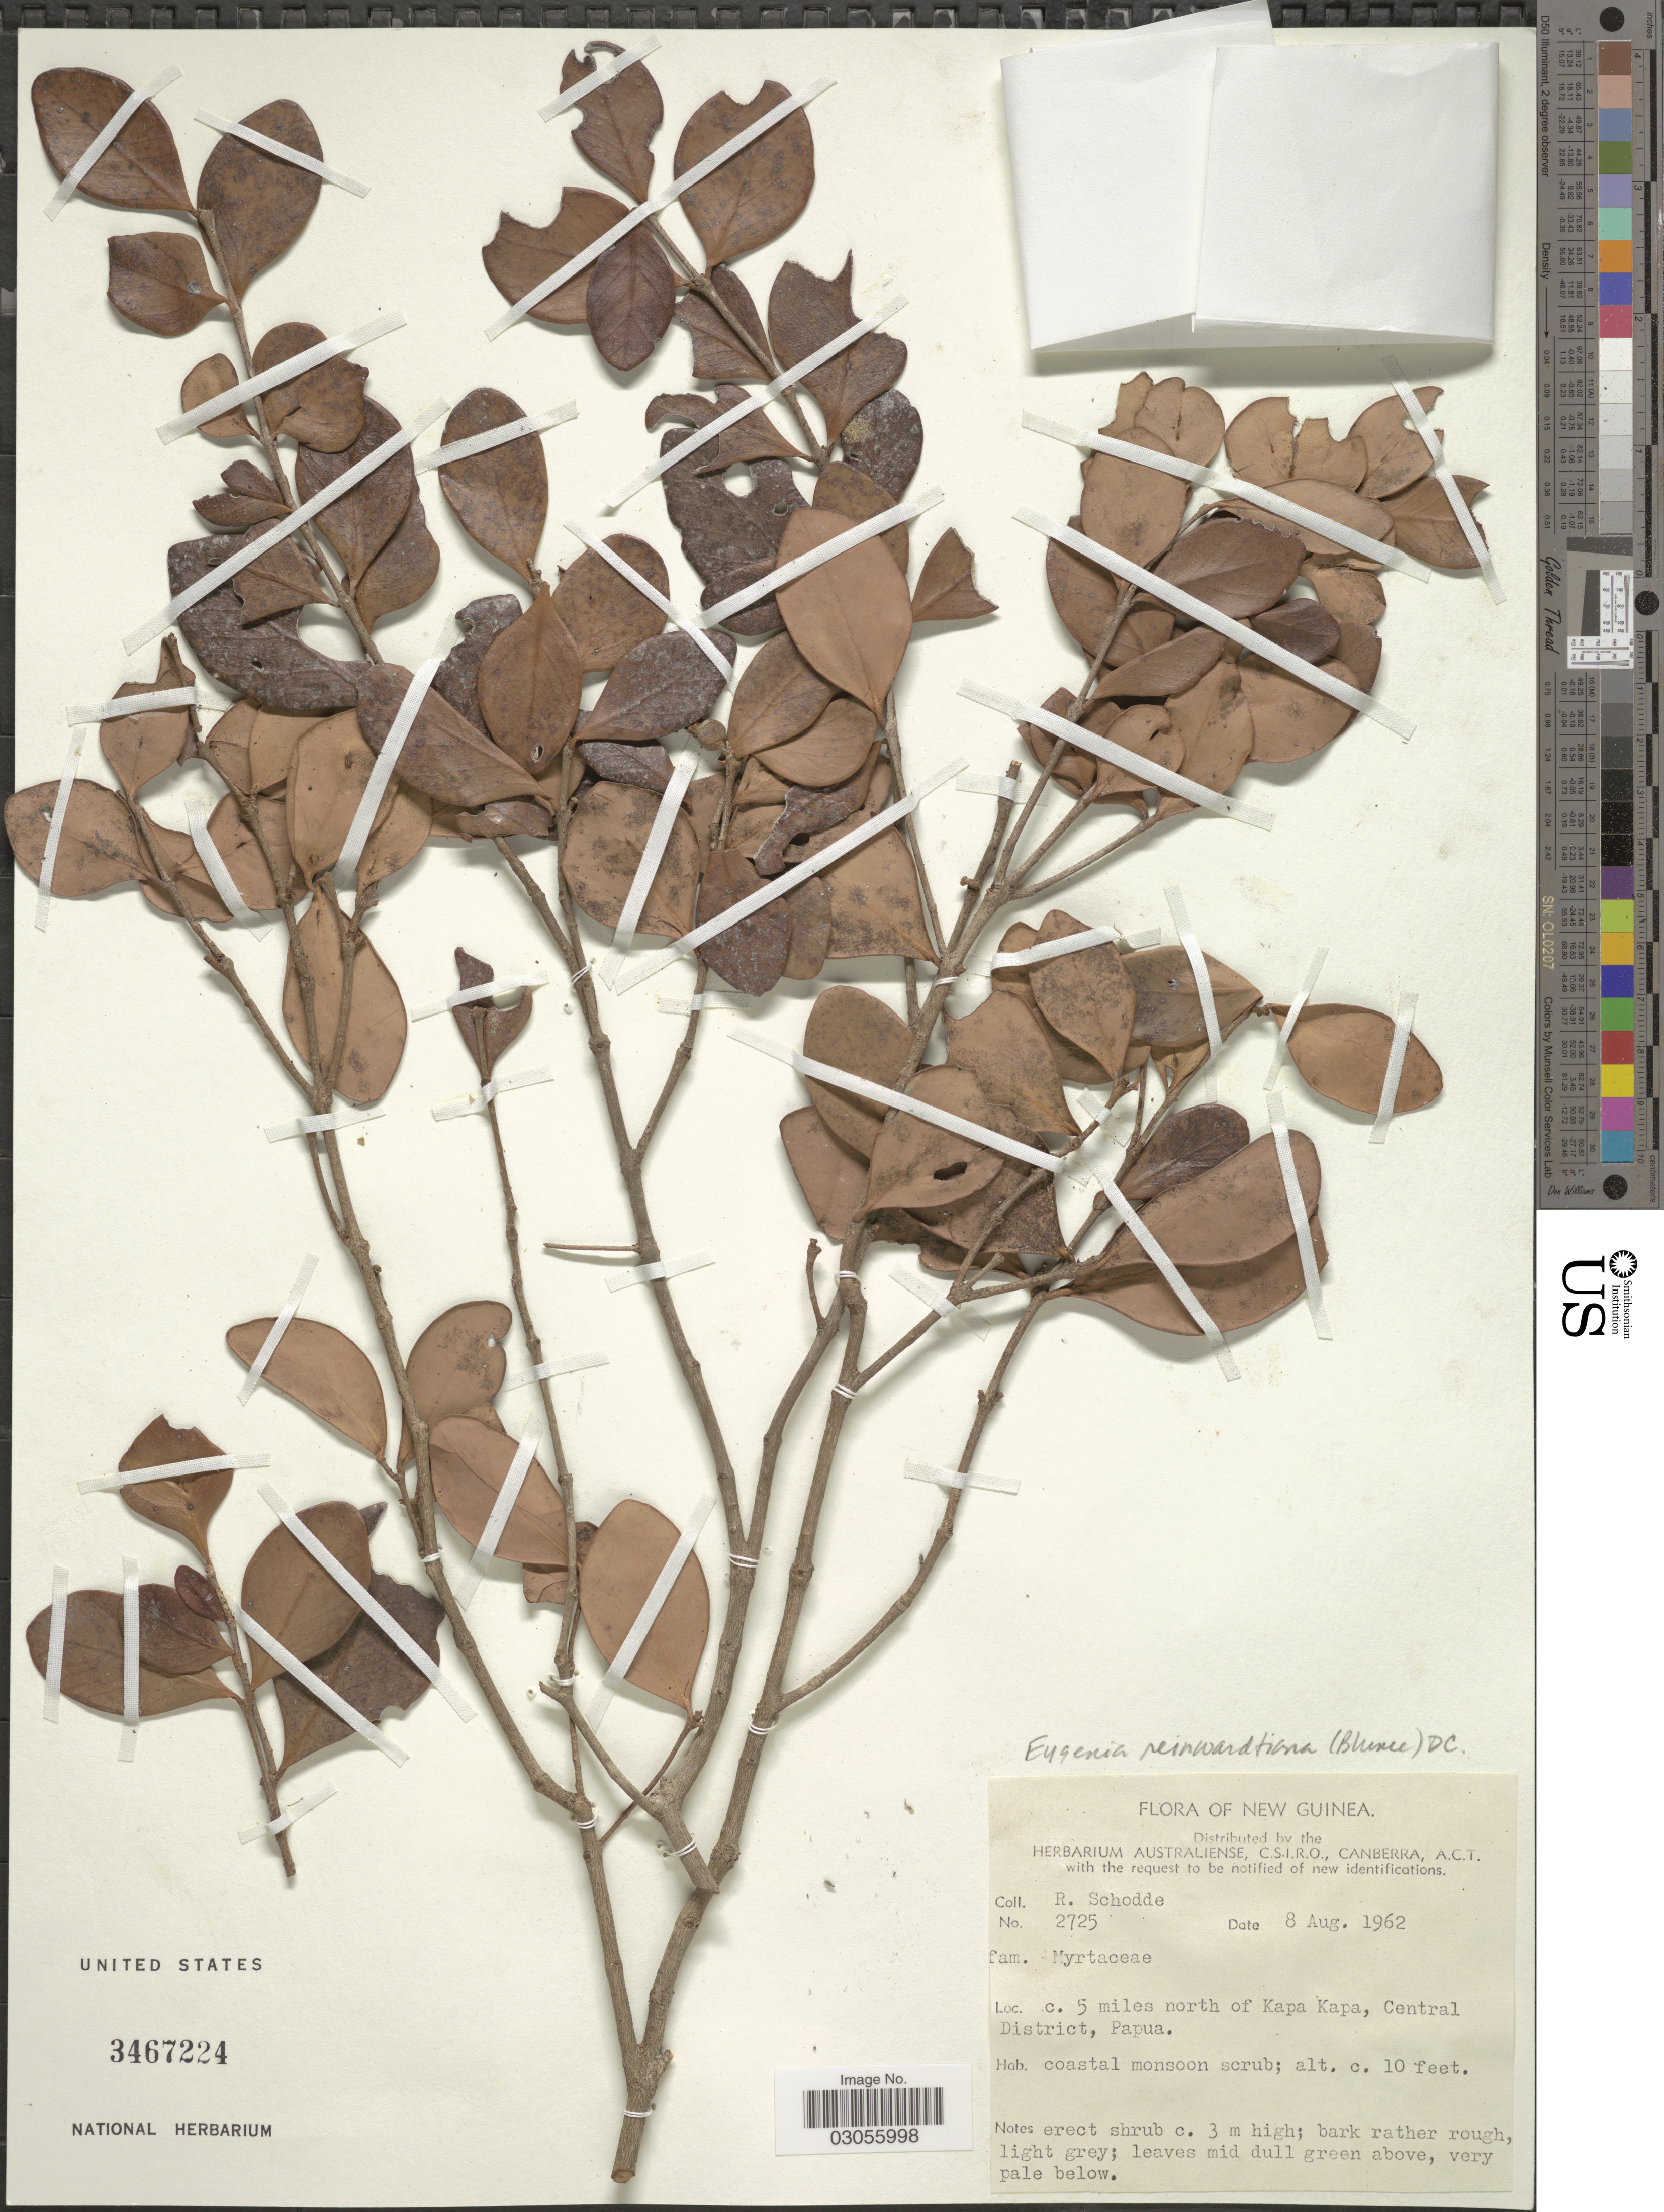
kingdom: Plantae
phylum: Tracheophyta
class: Magnoliopsida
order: Myrtales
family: Myrtaceae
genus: Eugenia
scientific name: Eugenia reinwardtiana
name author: (Blume) DC.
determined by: Strong, Mark T., (BOT), Smithsonian Institution - National Museum of Natural History (UNITED STATES)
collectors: R. Schodde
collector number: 2725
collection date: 1962-08-08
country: Papua New Guinea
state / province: Central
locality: New Guinea, c. 5 miles north of Kapa Kapa, Central District, Papua.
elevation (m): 3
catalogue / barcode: US 3467224